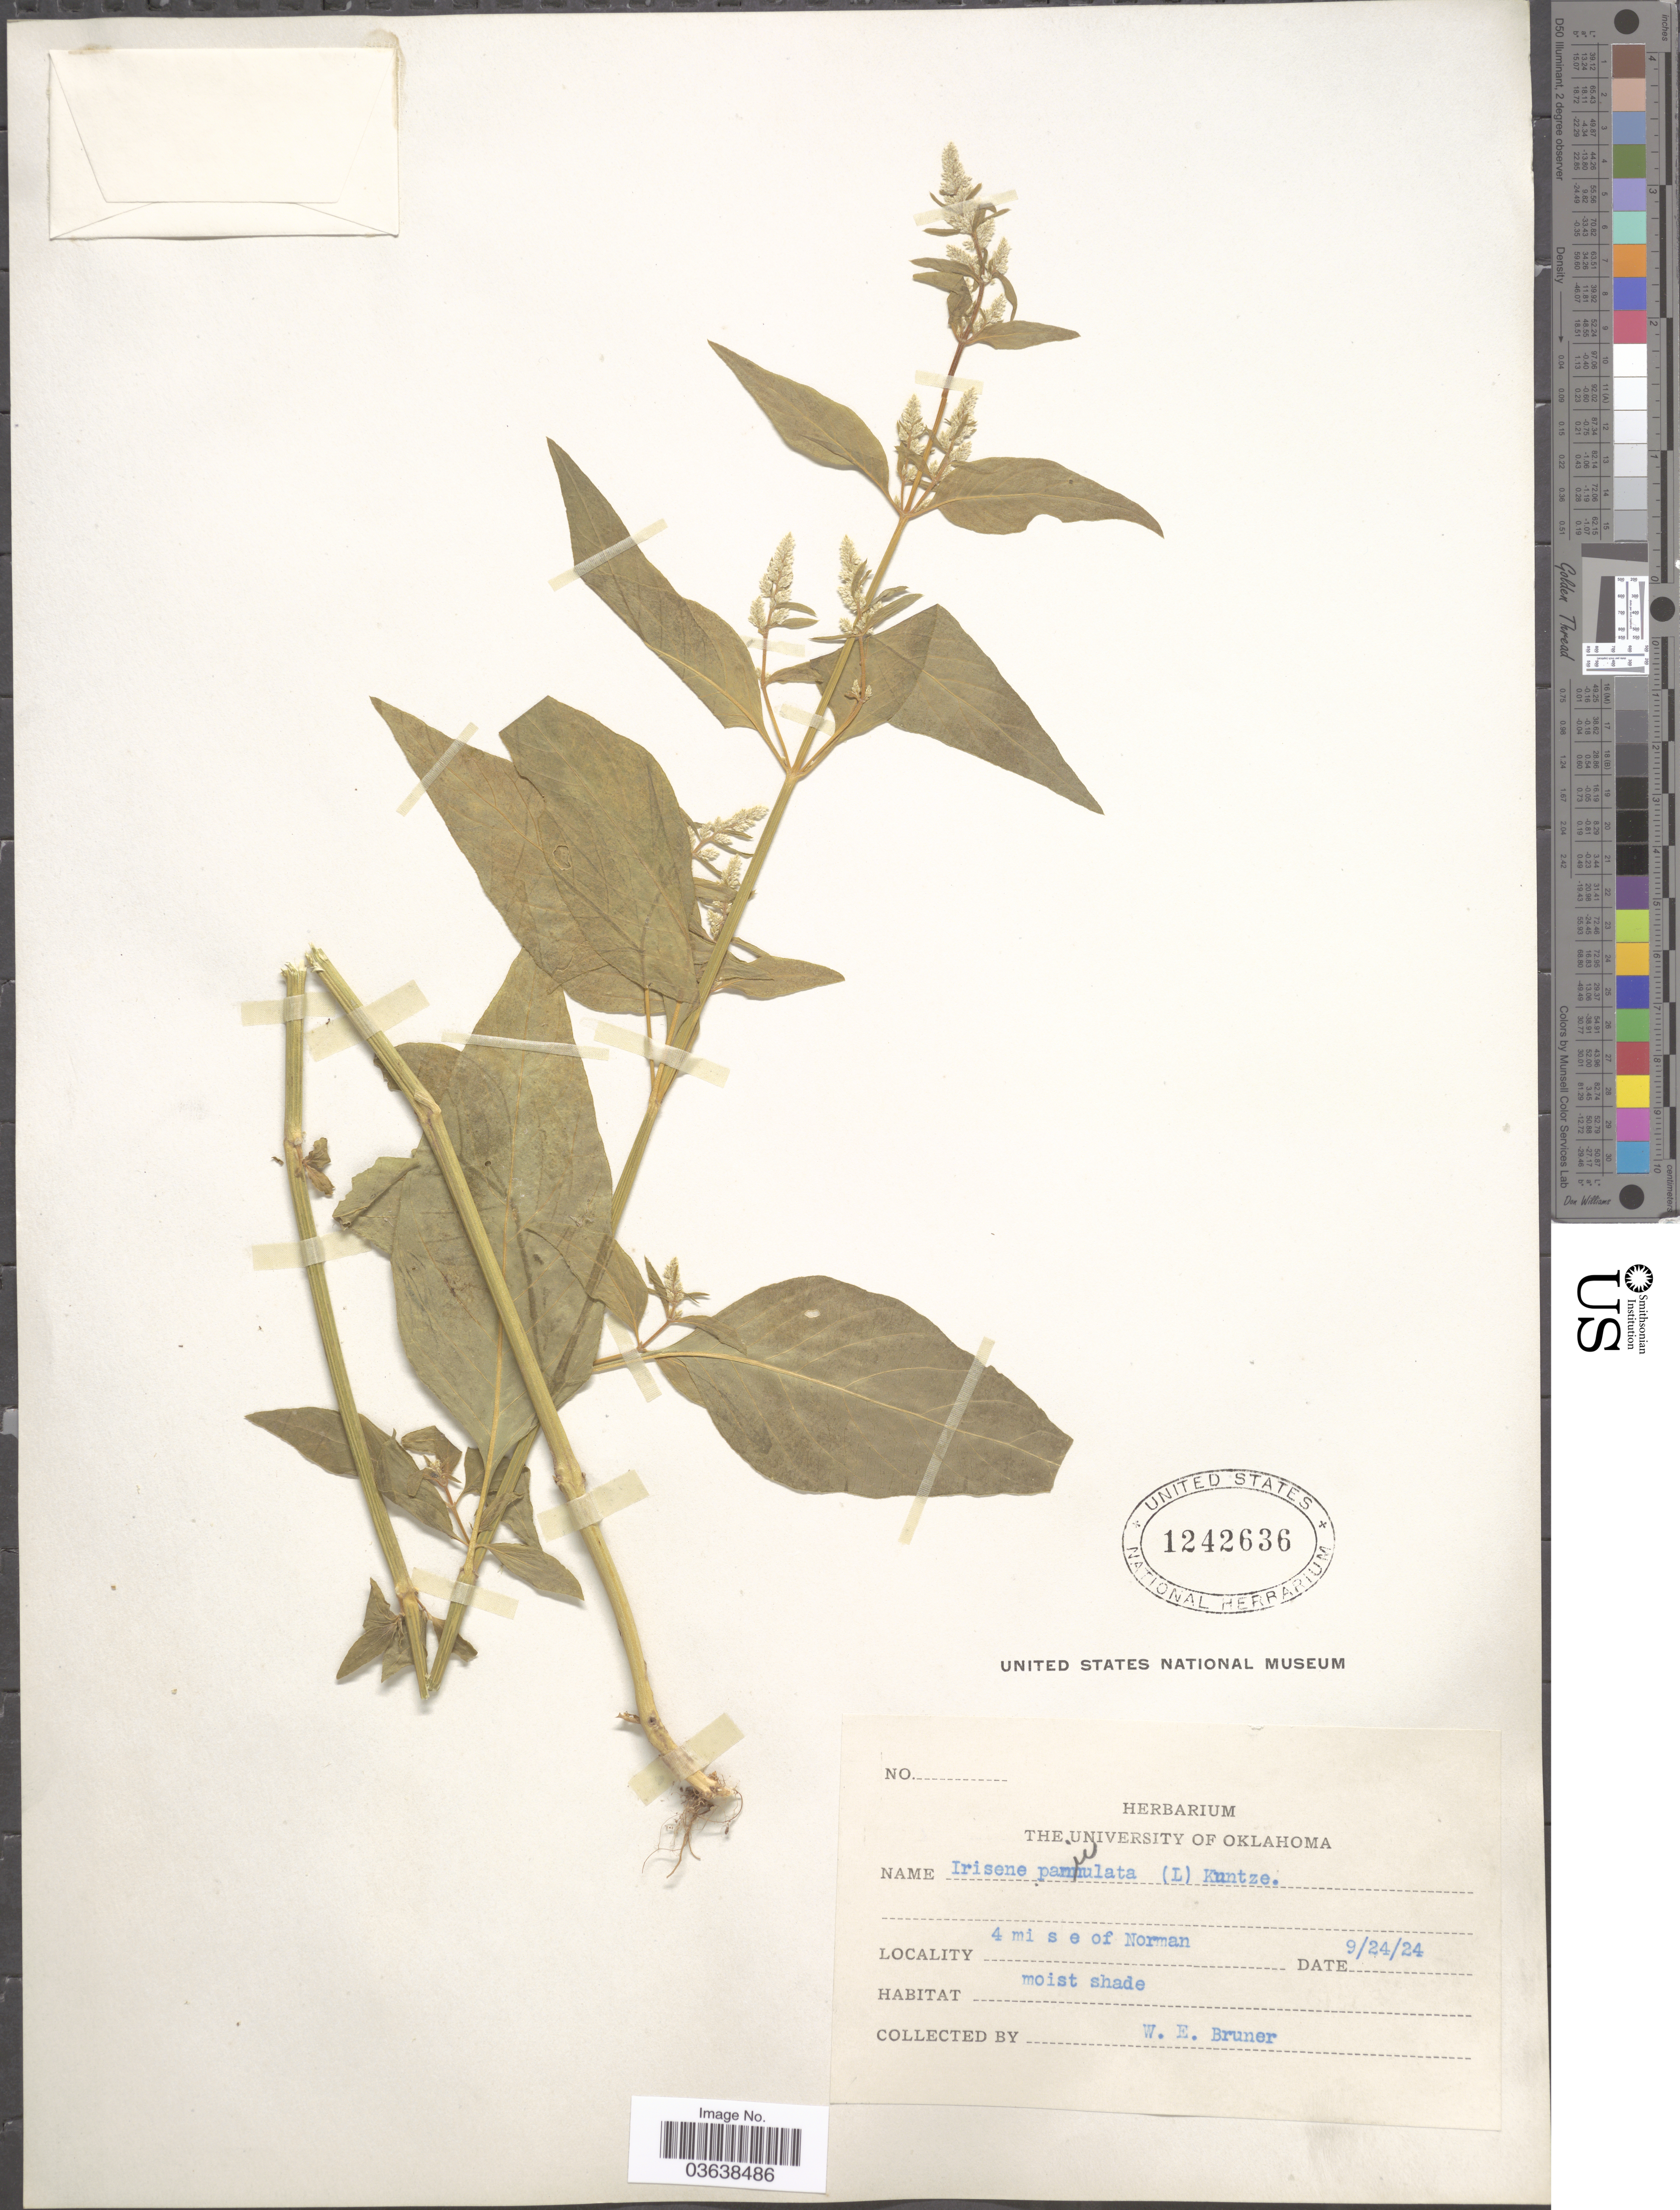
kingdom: Plantae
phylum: Tracheophyta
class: Magnoliopsida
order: Caryophyllales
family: Amaranthaceae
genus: Iresine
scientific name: Iresine rhizomatosa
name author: Standl.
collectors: W. Bruner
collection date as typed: Transcribed d/m/y: 24/9/24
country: United States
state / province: Oklahoma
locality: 4 mi s e of Norman.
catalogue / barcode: US 1242636